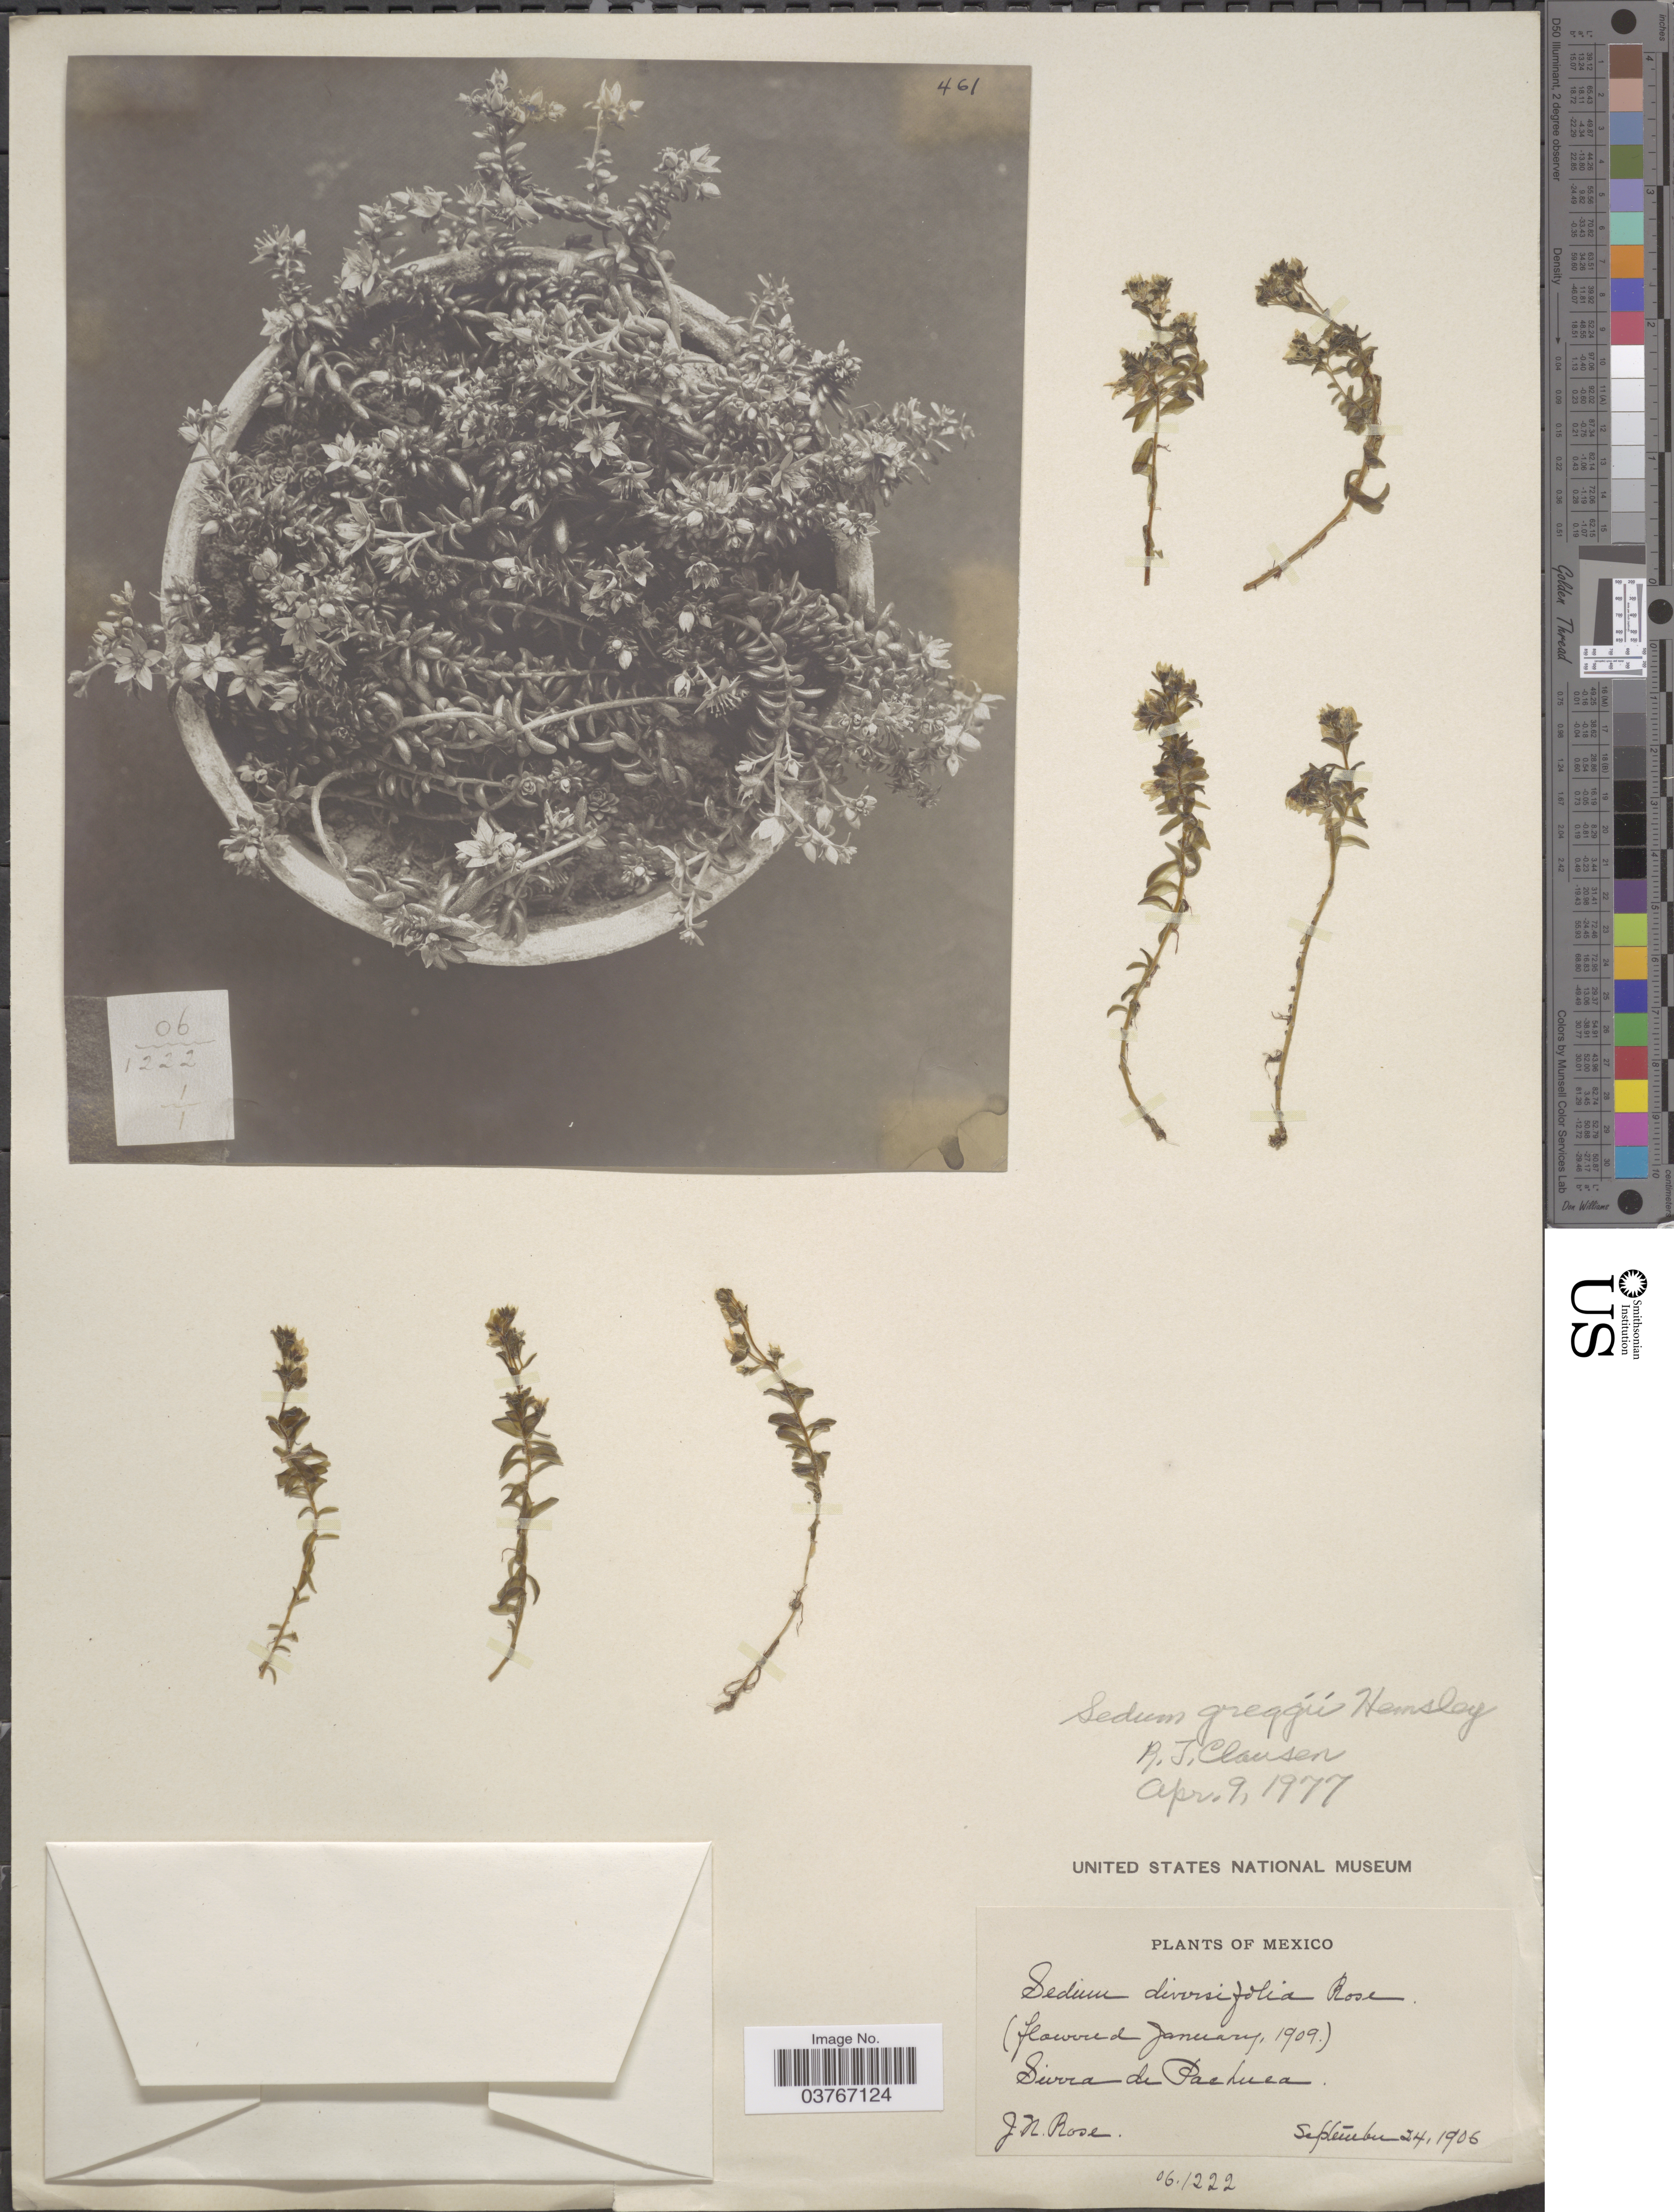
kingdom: Plantae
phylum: Tracheophyta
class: Magnoliopsida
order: Saxifragales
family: Crassulaceae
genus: Sedum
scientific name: Sedum greggii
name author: Hemsl.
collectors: J. N. Rose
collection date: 1906-09-24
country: Mexico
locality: Sierra de Pachuca.